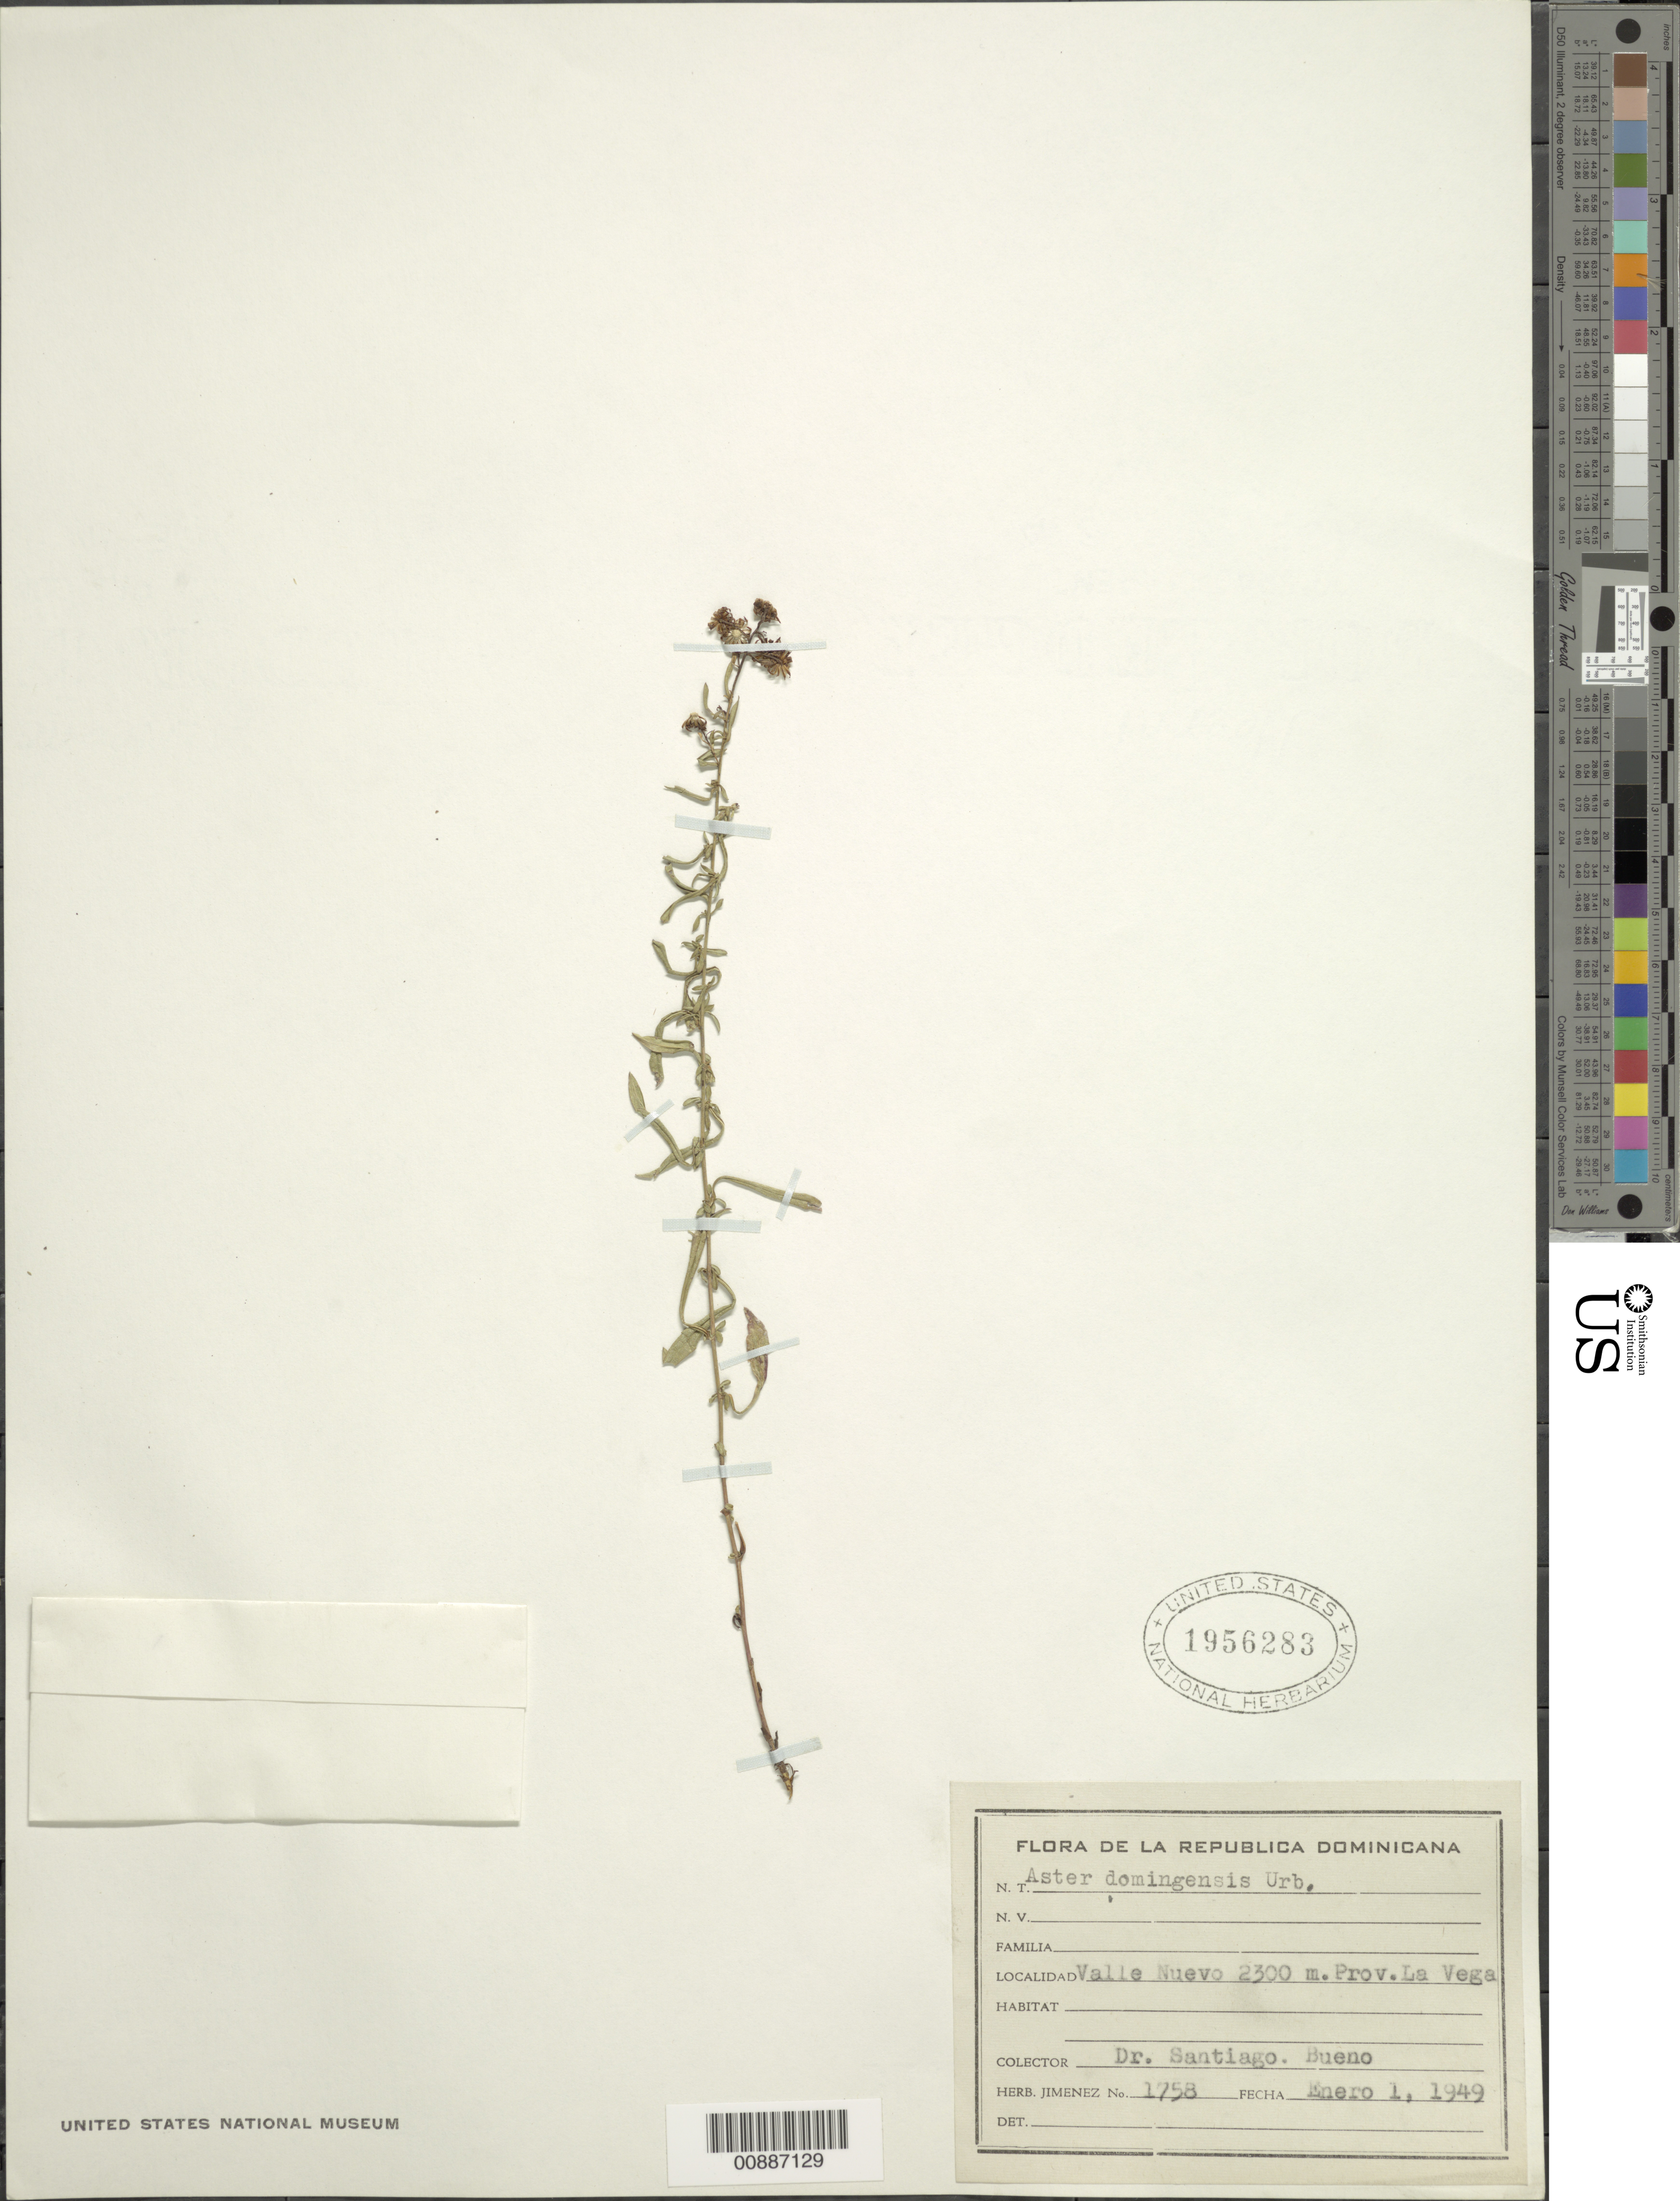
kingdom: Plantae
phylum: Tracheophyta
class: Magnoliopsida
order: Asterales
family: Asteraceae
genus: Symphyotrichum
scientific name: Symphyotrichum domingensis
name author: (Urb.) G.L. Nesom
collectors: -. Santiago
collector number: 1758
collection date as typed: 01 Jan 1949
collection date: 1949-01-01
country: Dominican Republic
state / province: La Vega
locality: Valle Nuevo.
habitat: Montane, valley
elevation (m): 2300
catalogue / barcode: US 1956283